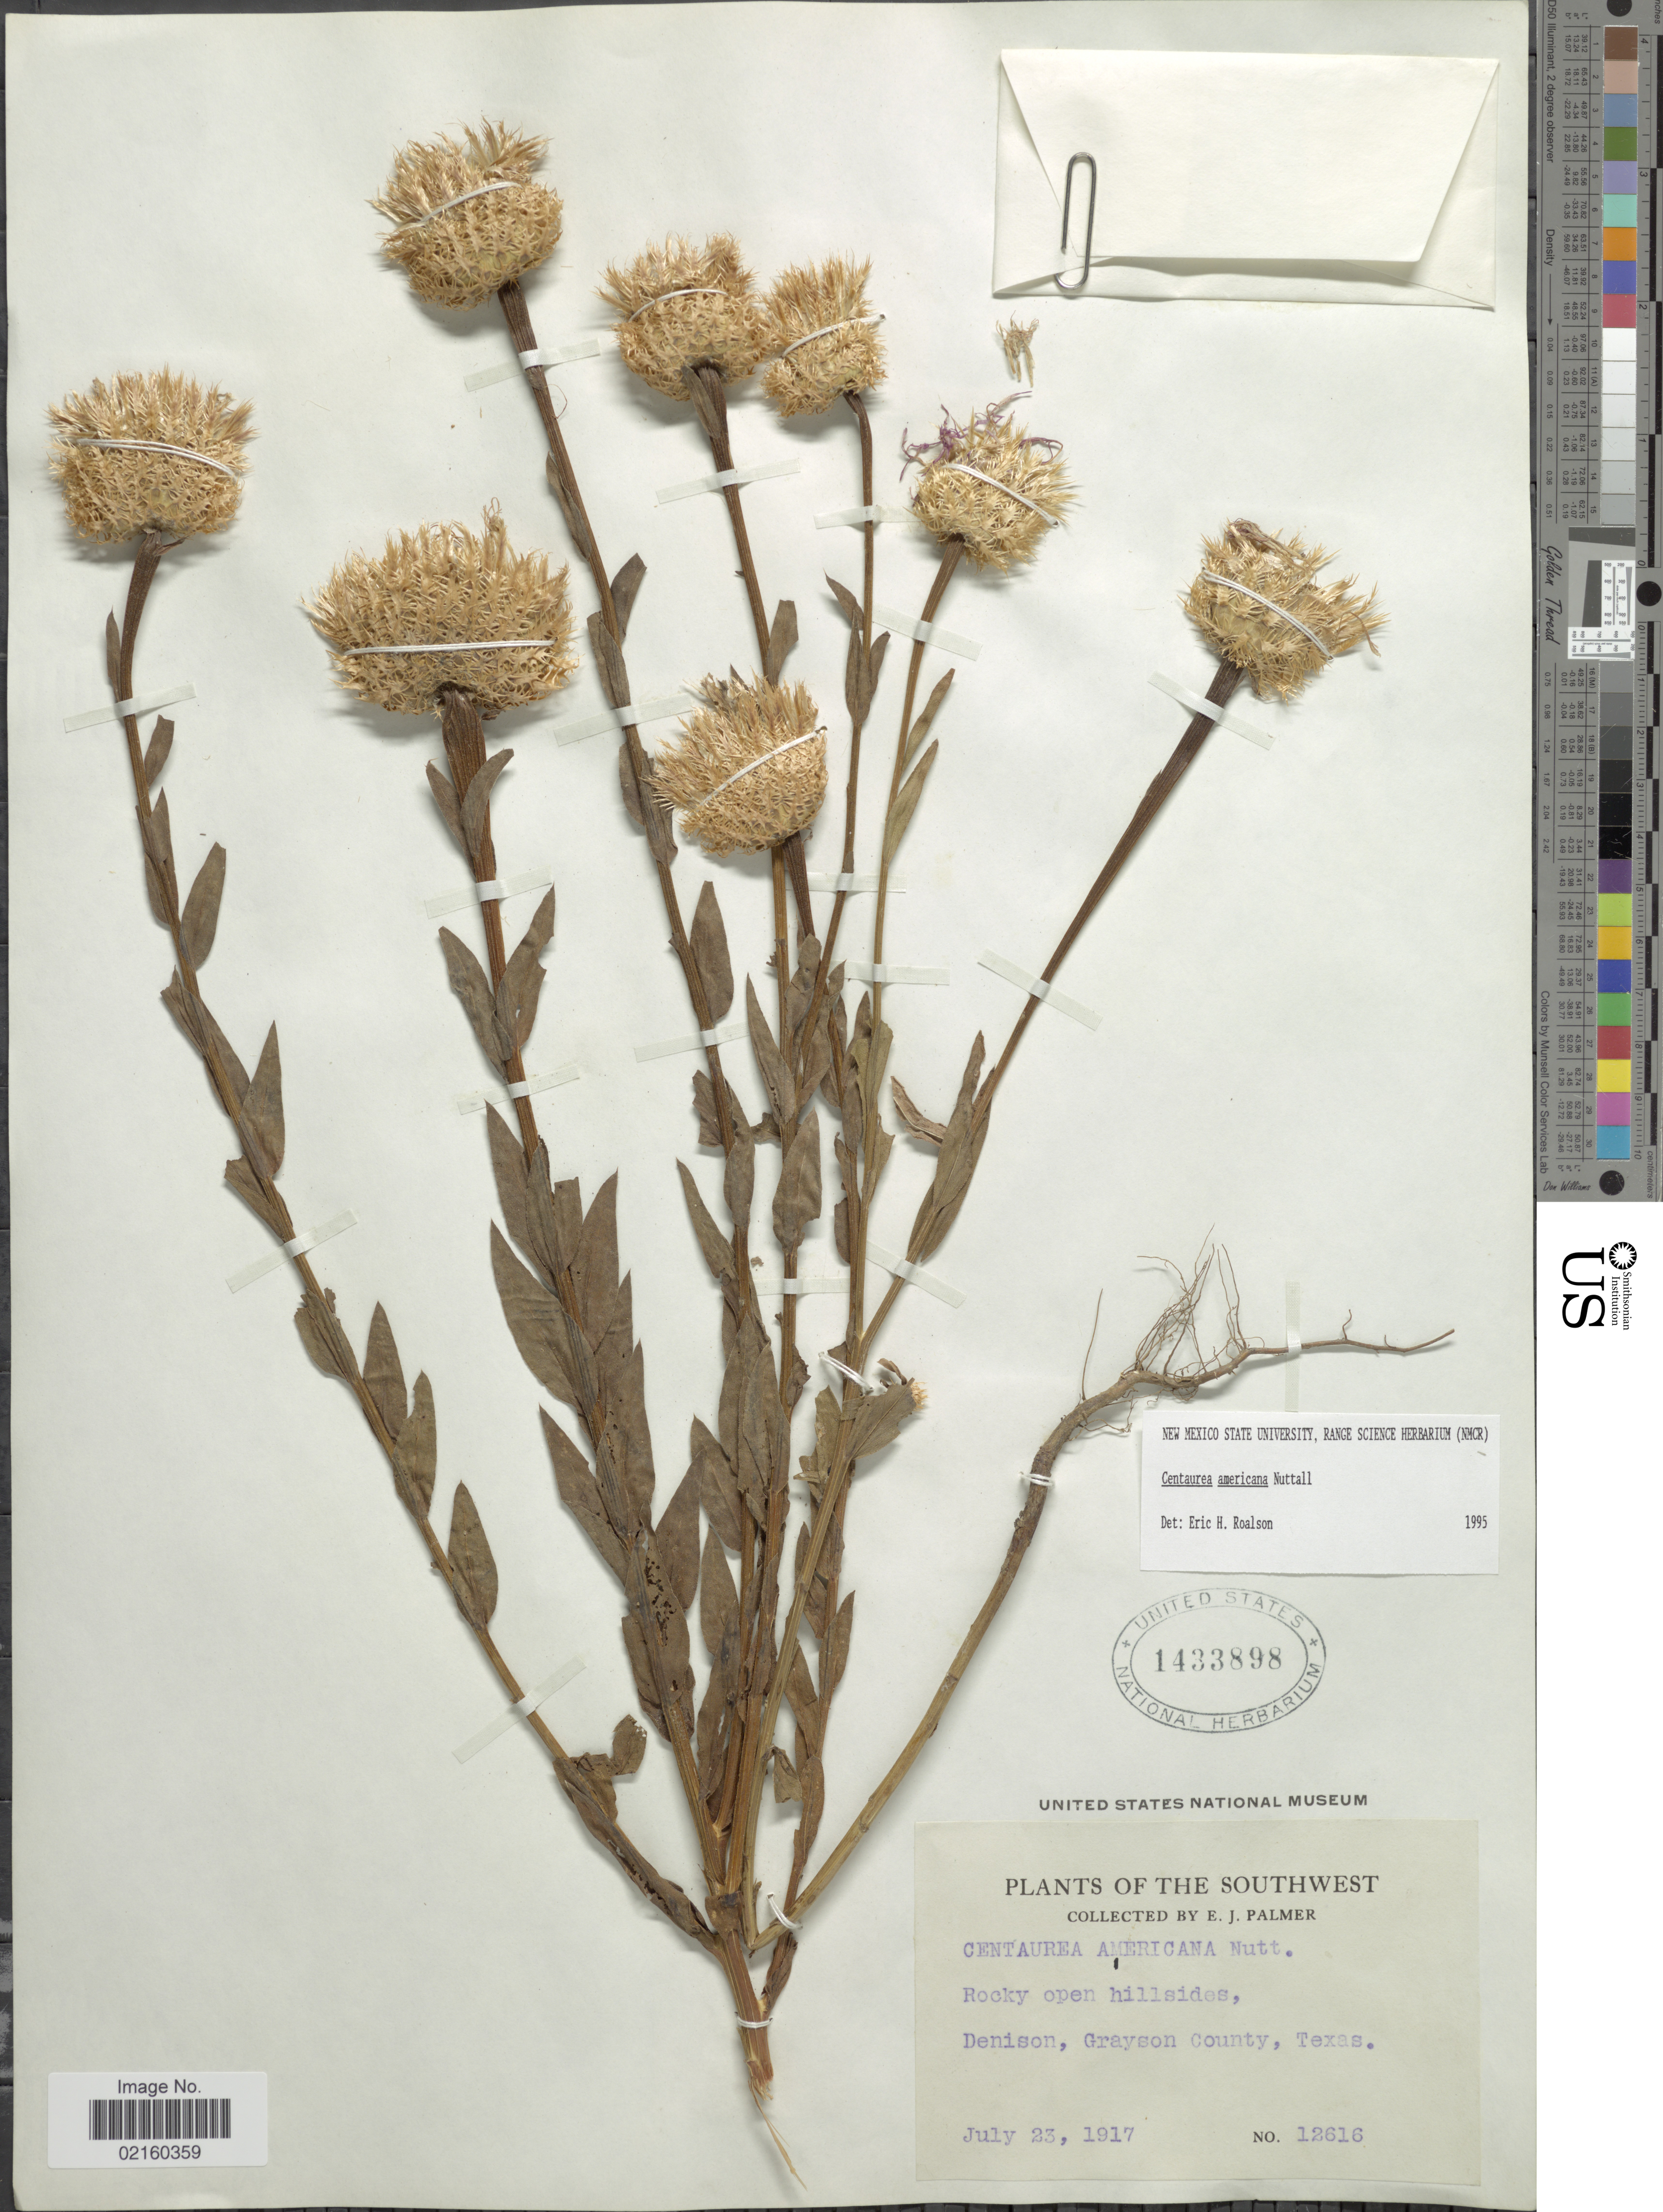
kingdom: Plantae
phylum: Tracheophyta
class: Magnoliopsida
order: Asterales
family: Asteraceae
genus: Plectocephalus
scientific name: Plectocephalus americanus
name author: (Nutt.) D. Don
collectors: E. J. Palmer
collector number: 12616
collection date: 1917-07-23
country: United States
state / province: Texas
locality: The Southwest, Denison, Grayson County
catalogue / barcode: US 1433898